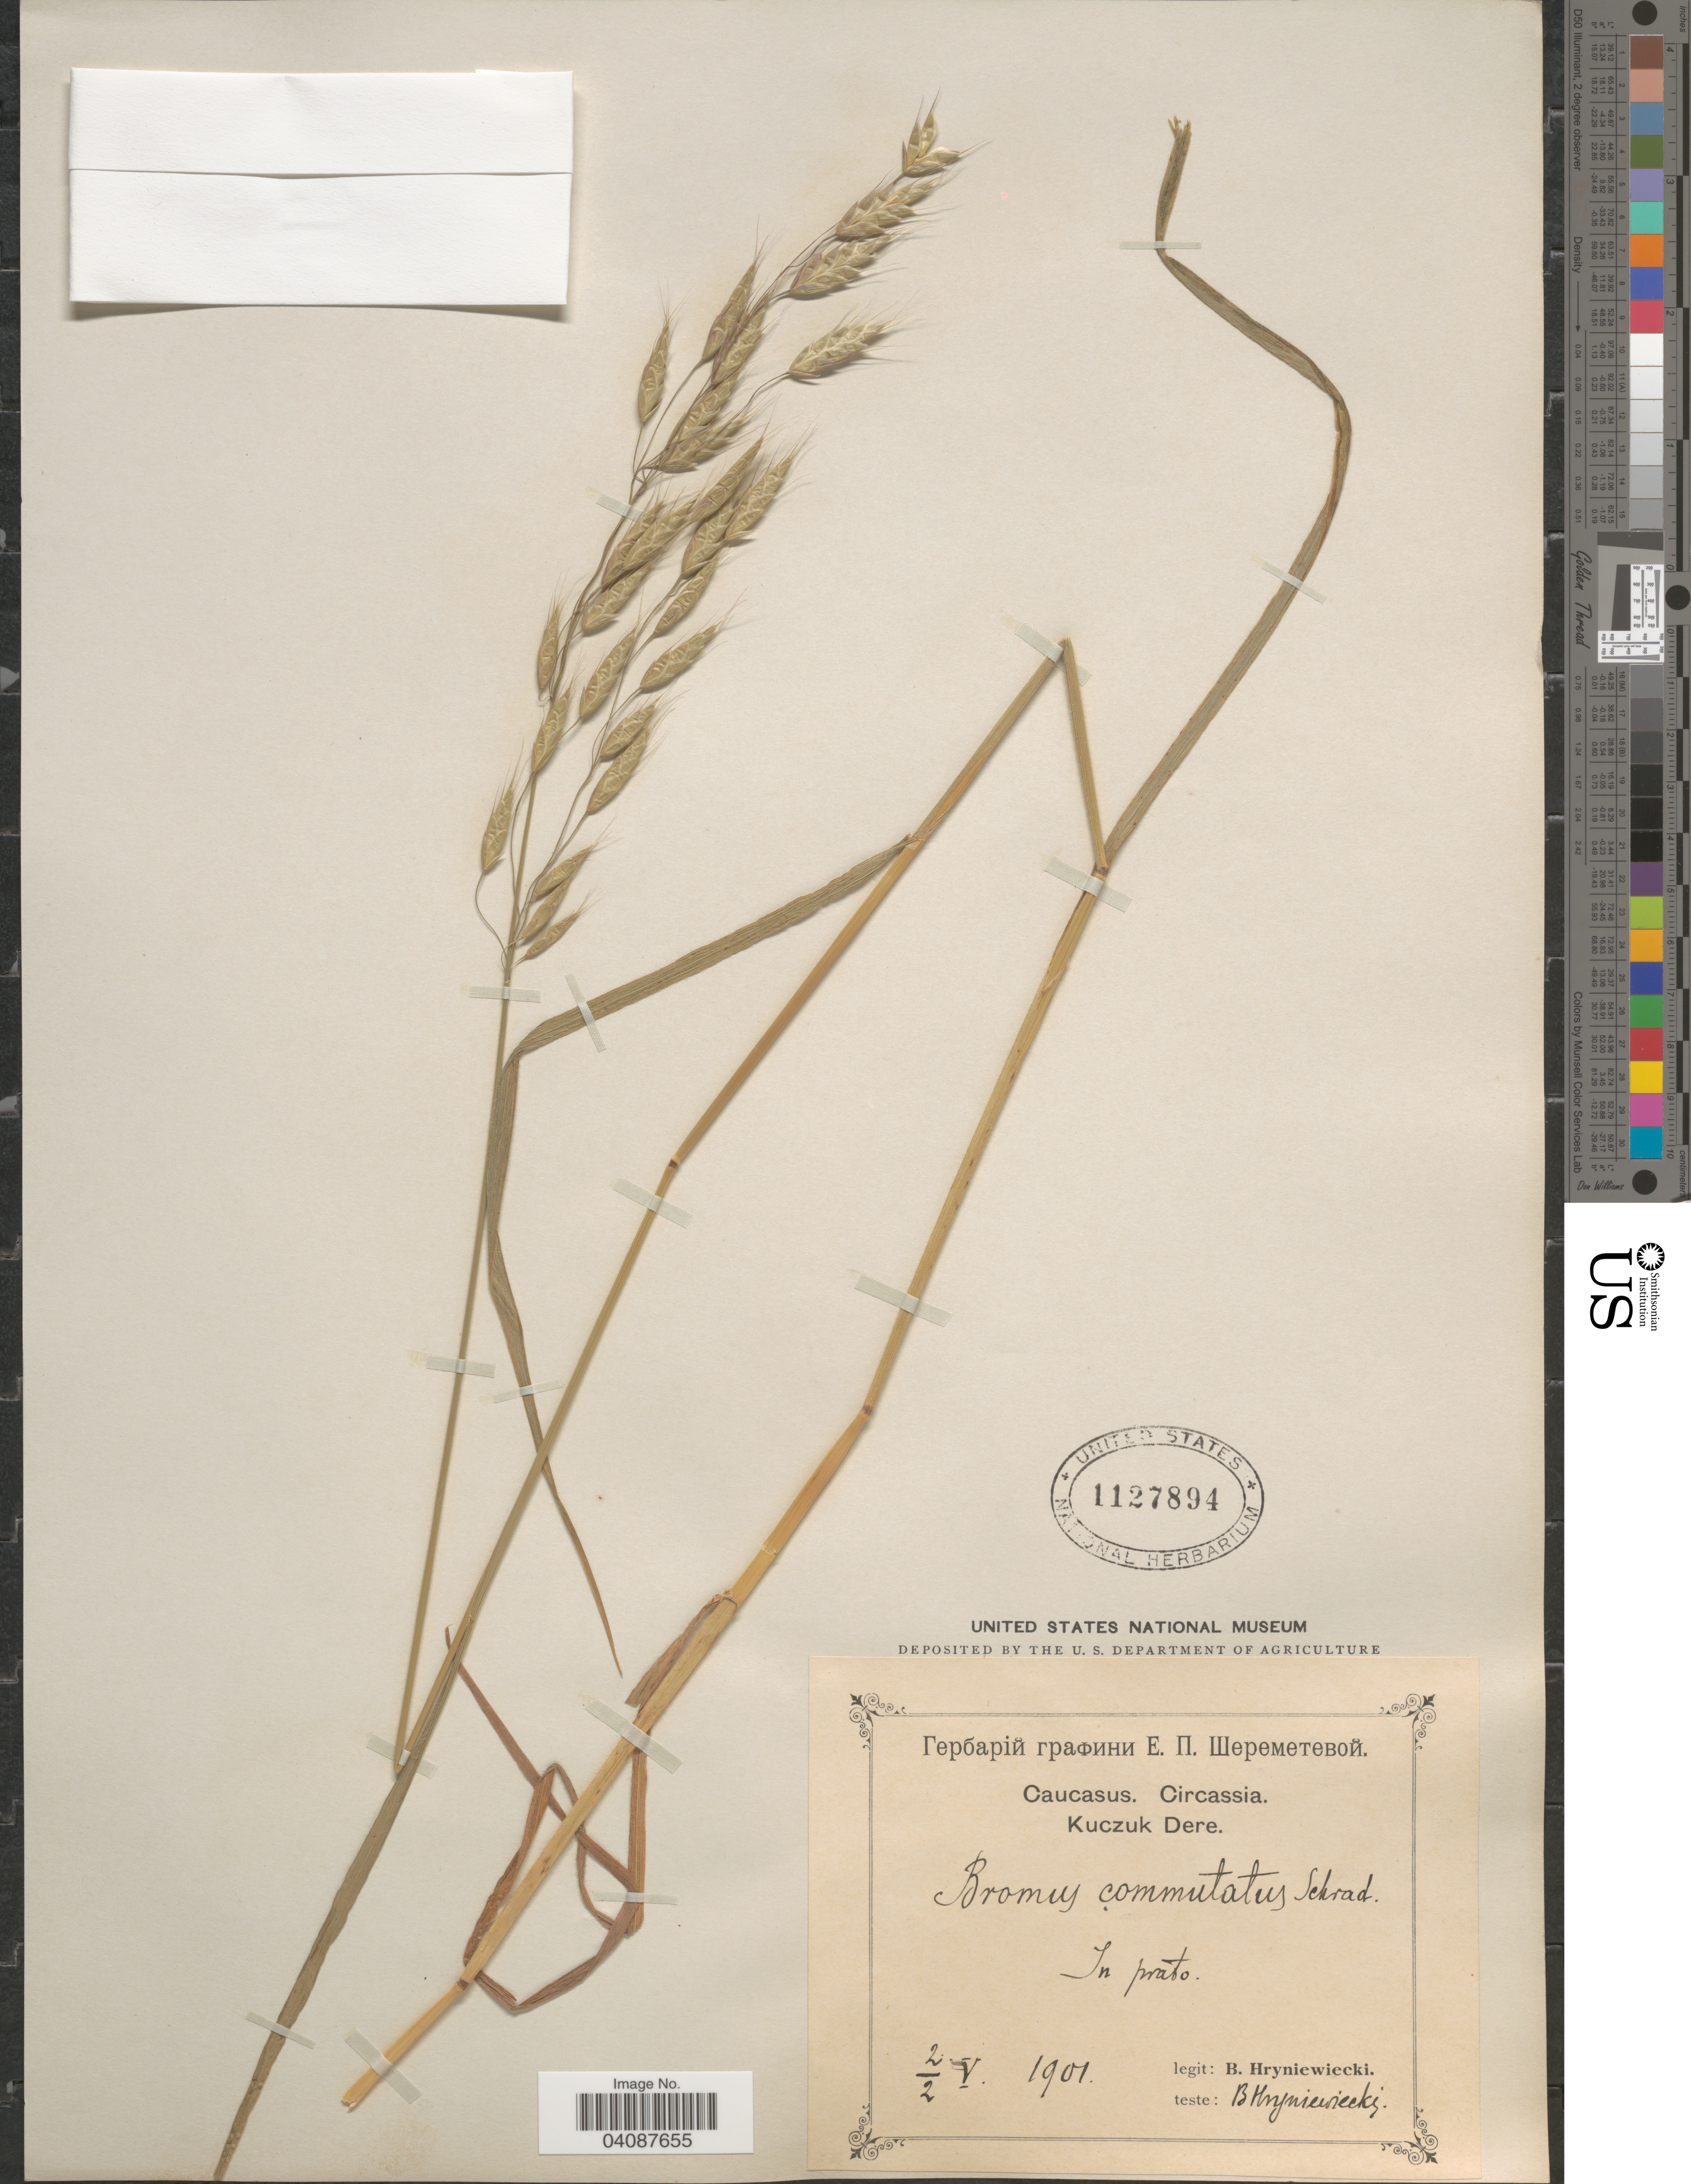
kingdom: Plantae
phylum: Tracheophyta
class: Liliopsida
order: Poales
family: Poaceae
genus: Bromus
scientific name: Bromus commutatus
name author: Schrad.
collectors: B. Hryniewiecki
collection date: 1901-05-02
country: Russian Federation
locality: In prato. Caucasus. Circassia. Kuczuk Dere.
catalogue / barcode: US 1127894